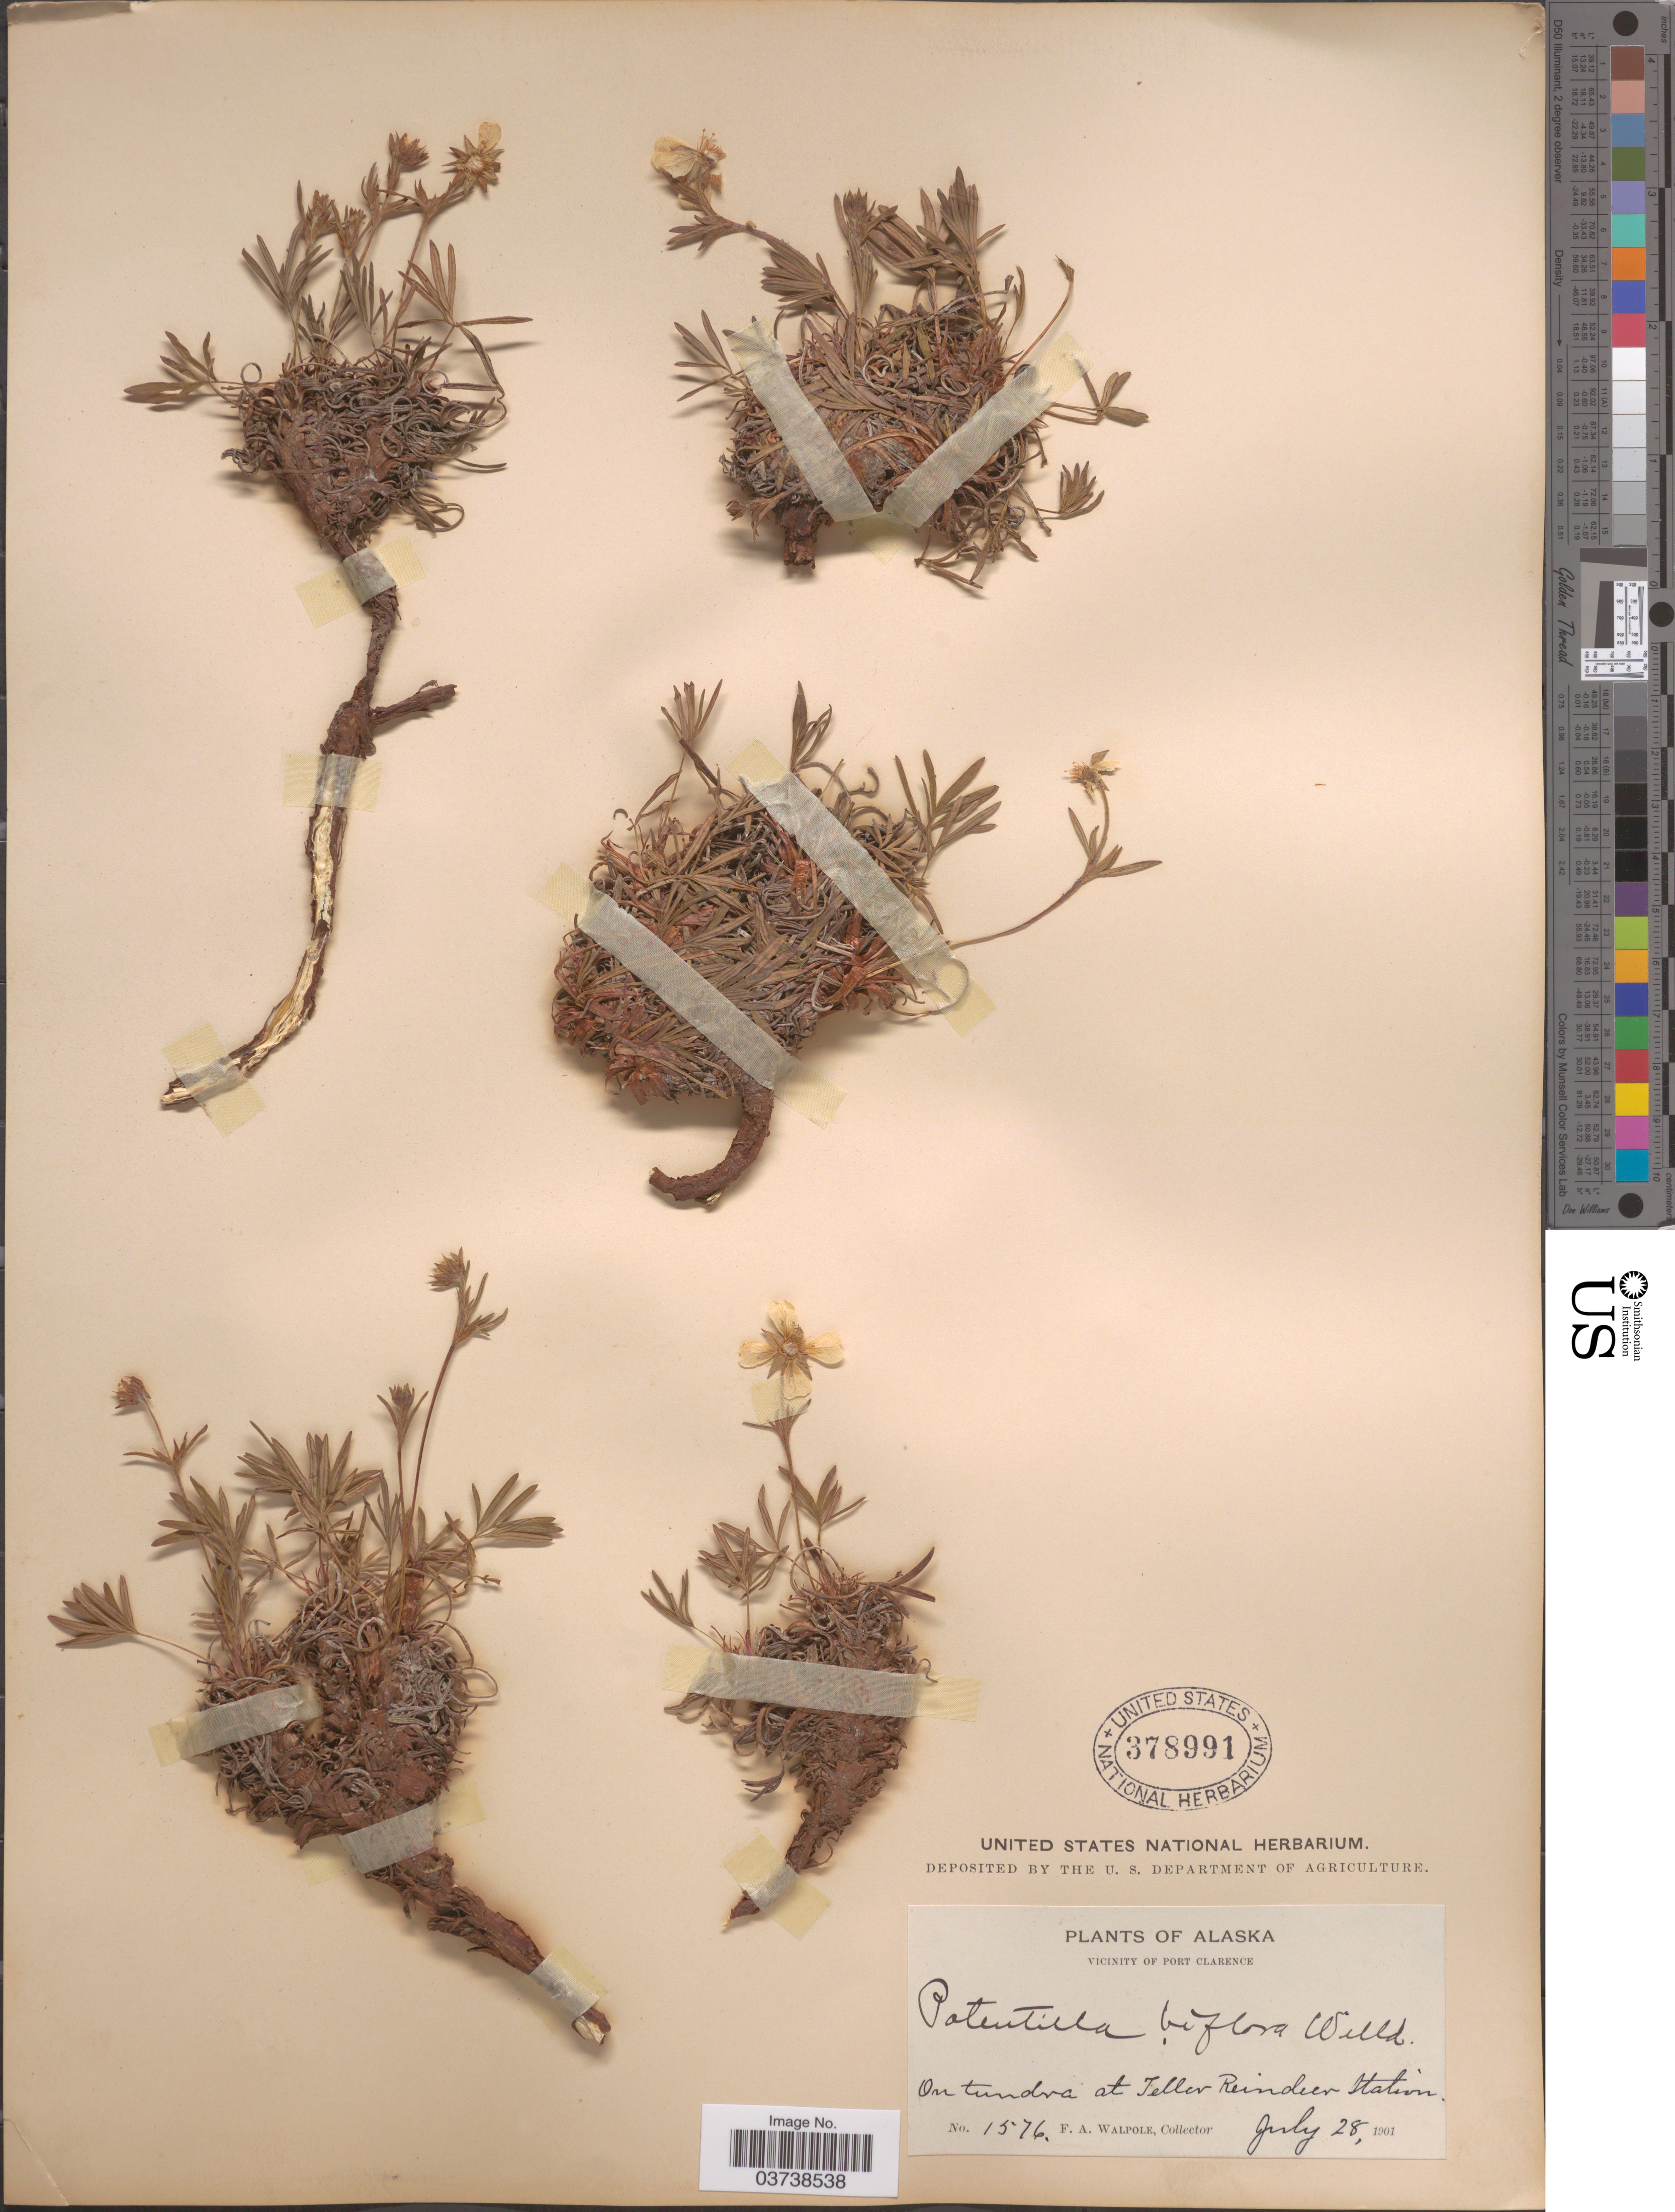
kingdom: Plantae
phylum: Tracheophyta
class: Magnoliopsida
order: Rosales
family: Rosaceae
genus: Potentilla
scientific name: Potentilla biflora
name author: Willd. ex Schltdl.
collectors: F. Walpole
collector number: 1576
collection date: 1901-07-28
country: United States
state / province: Alaska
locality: Vicinity of Port Clarence. On tundra at Teller Reindeer Station.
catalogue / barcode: US 378991